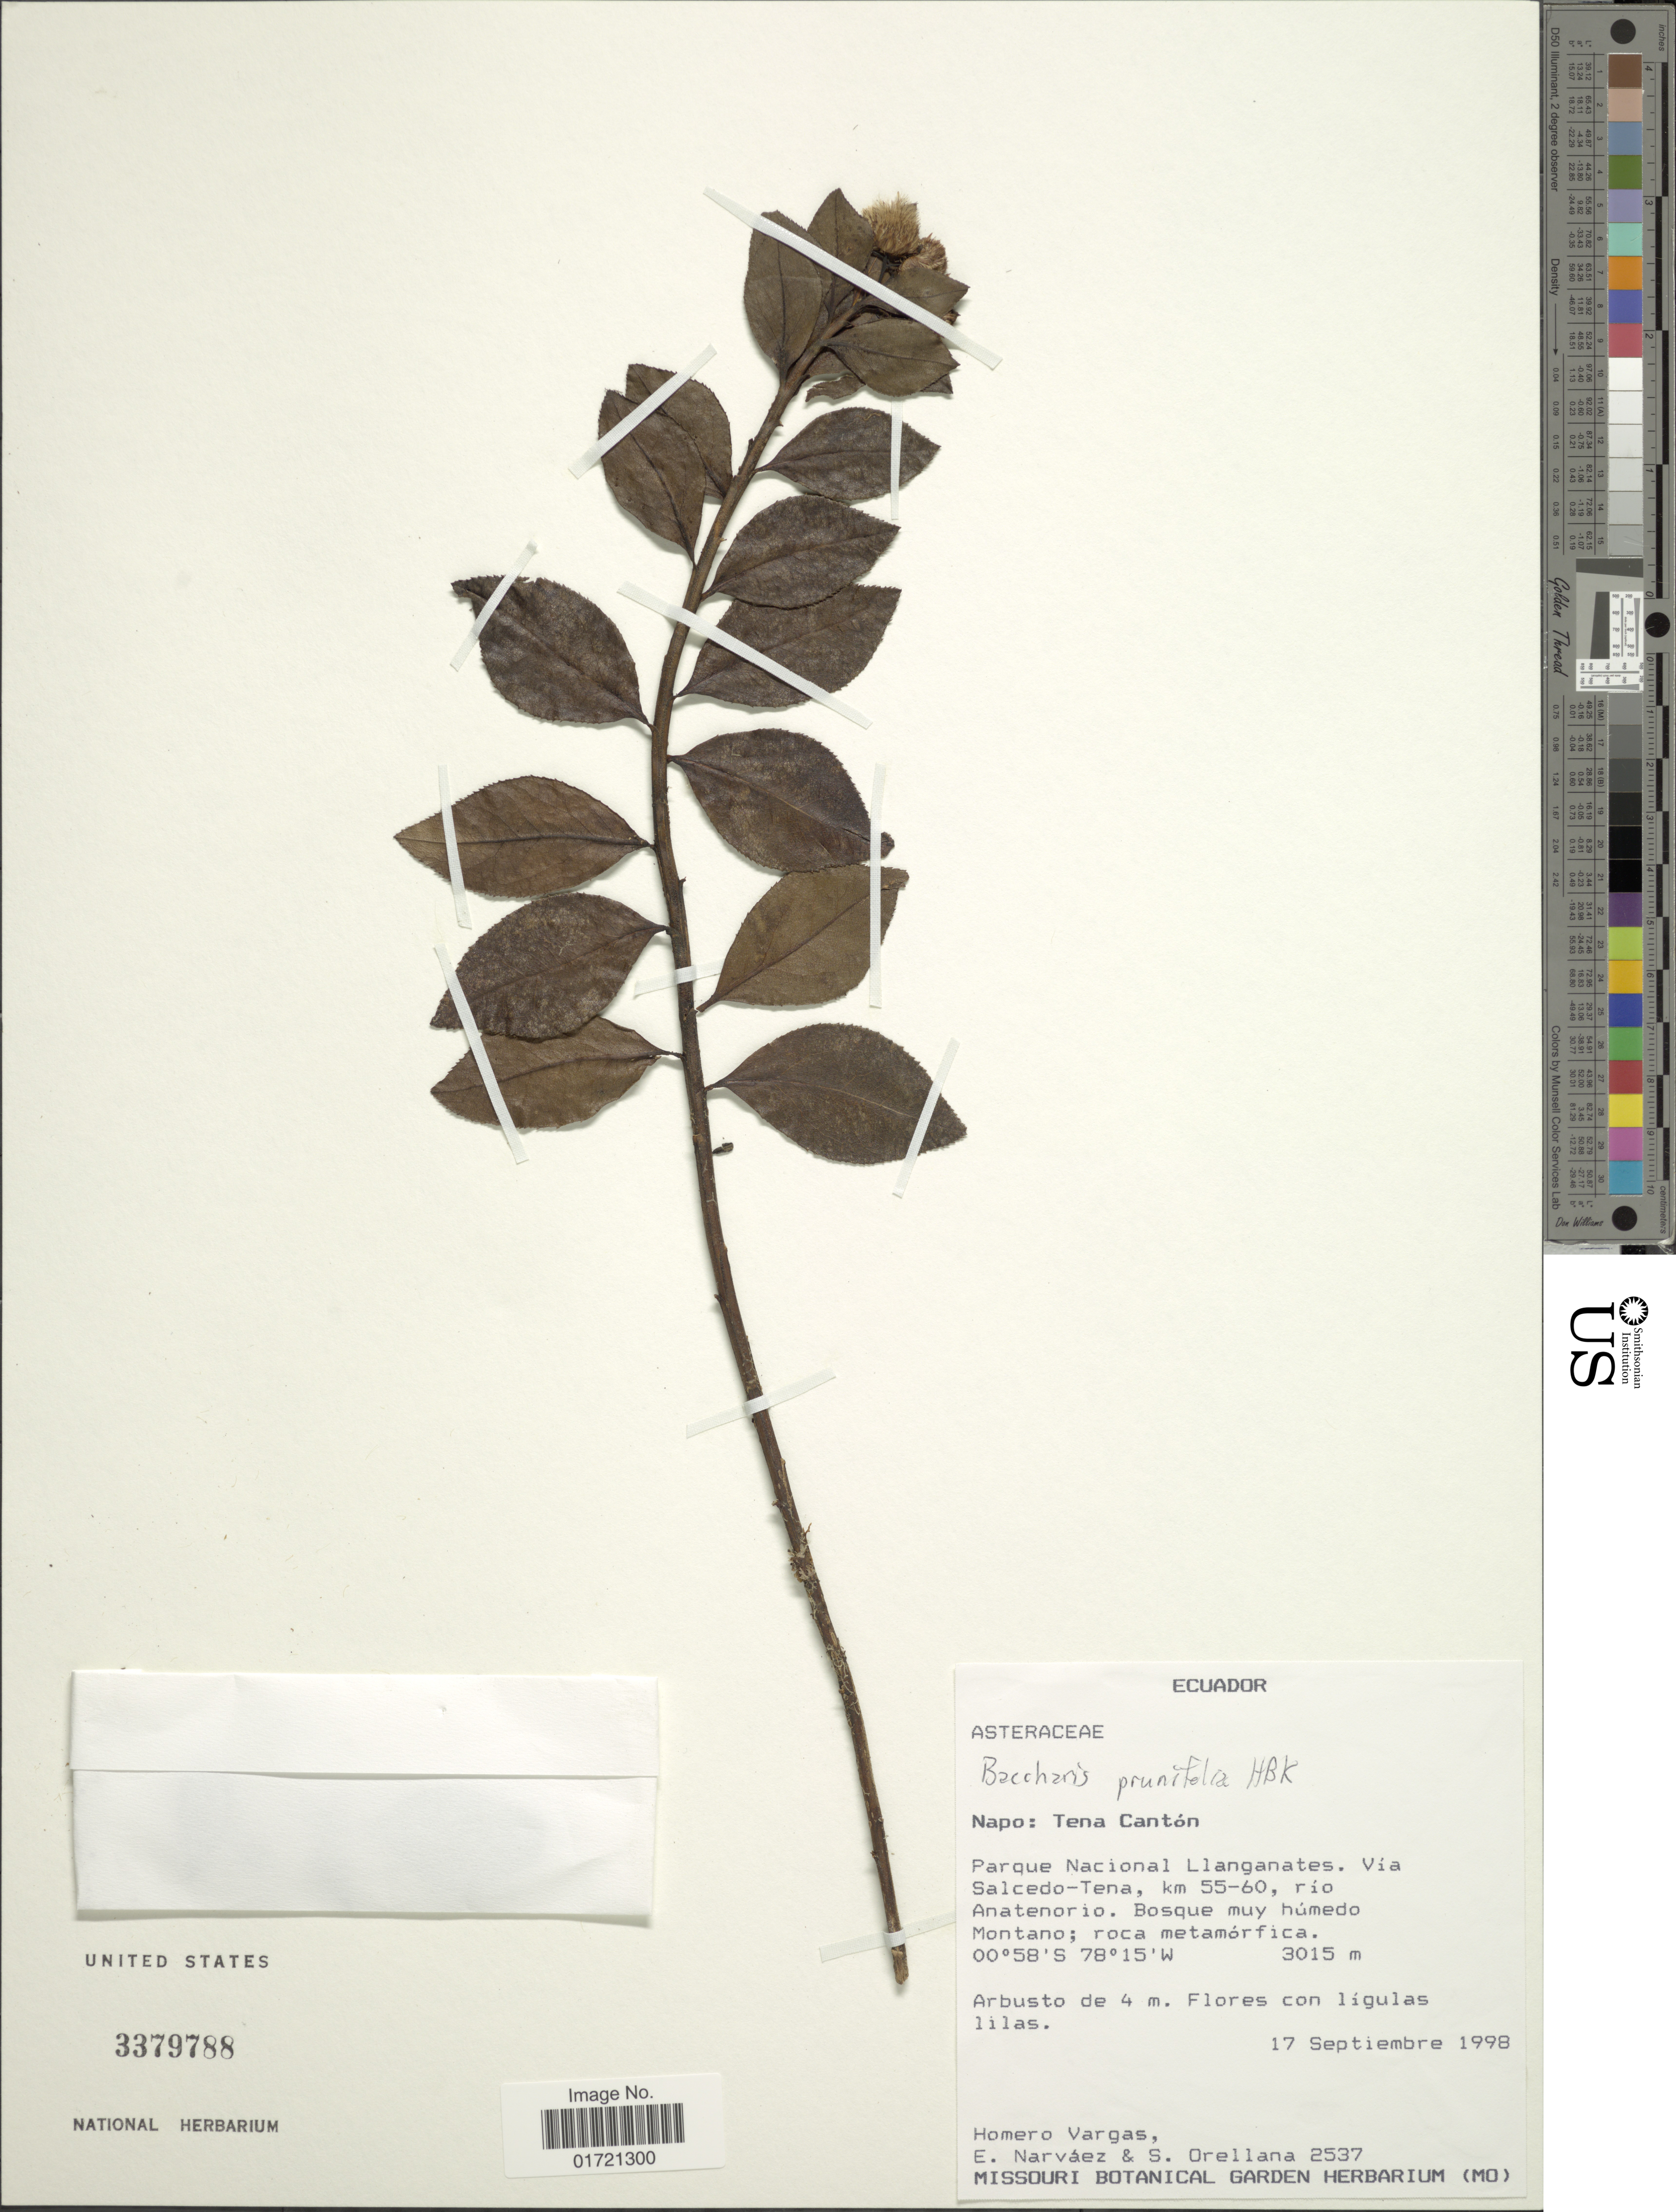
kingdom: Plantae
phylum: Tracheophyta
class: Magnoliopsida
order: Asterales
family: Asteraceae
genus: Baccharis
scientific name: Baccharis prunifolia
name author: Kunth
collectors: H. Vargas, E. Narváez & S. Orellana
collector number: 2537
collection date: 1998-09-17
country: Ecuador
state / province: Napo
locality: Napo: Tena Cantón. Parque Nacional Llanganates. Vía Salcedo-Tena, km 55-60, río Anatenorio. Bosque muy húmedo Montano; roca metamórfico.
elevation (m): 3015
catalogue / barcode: US 3379788